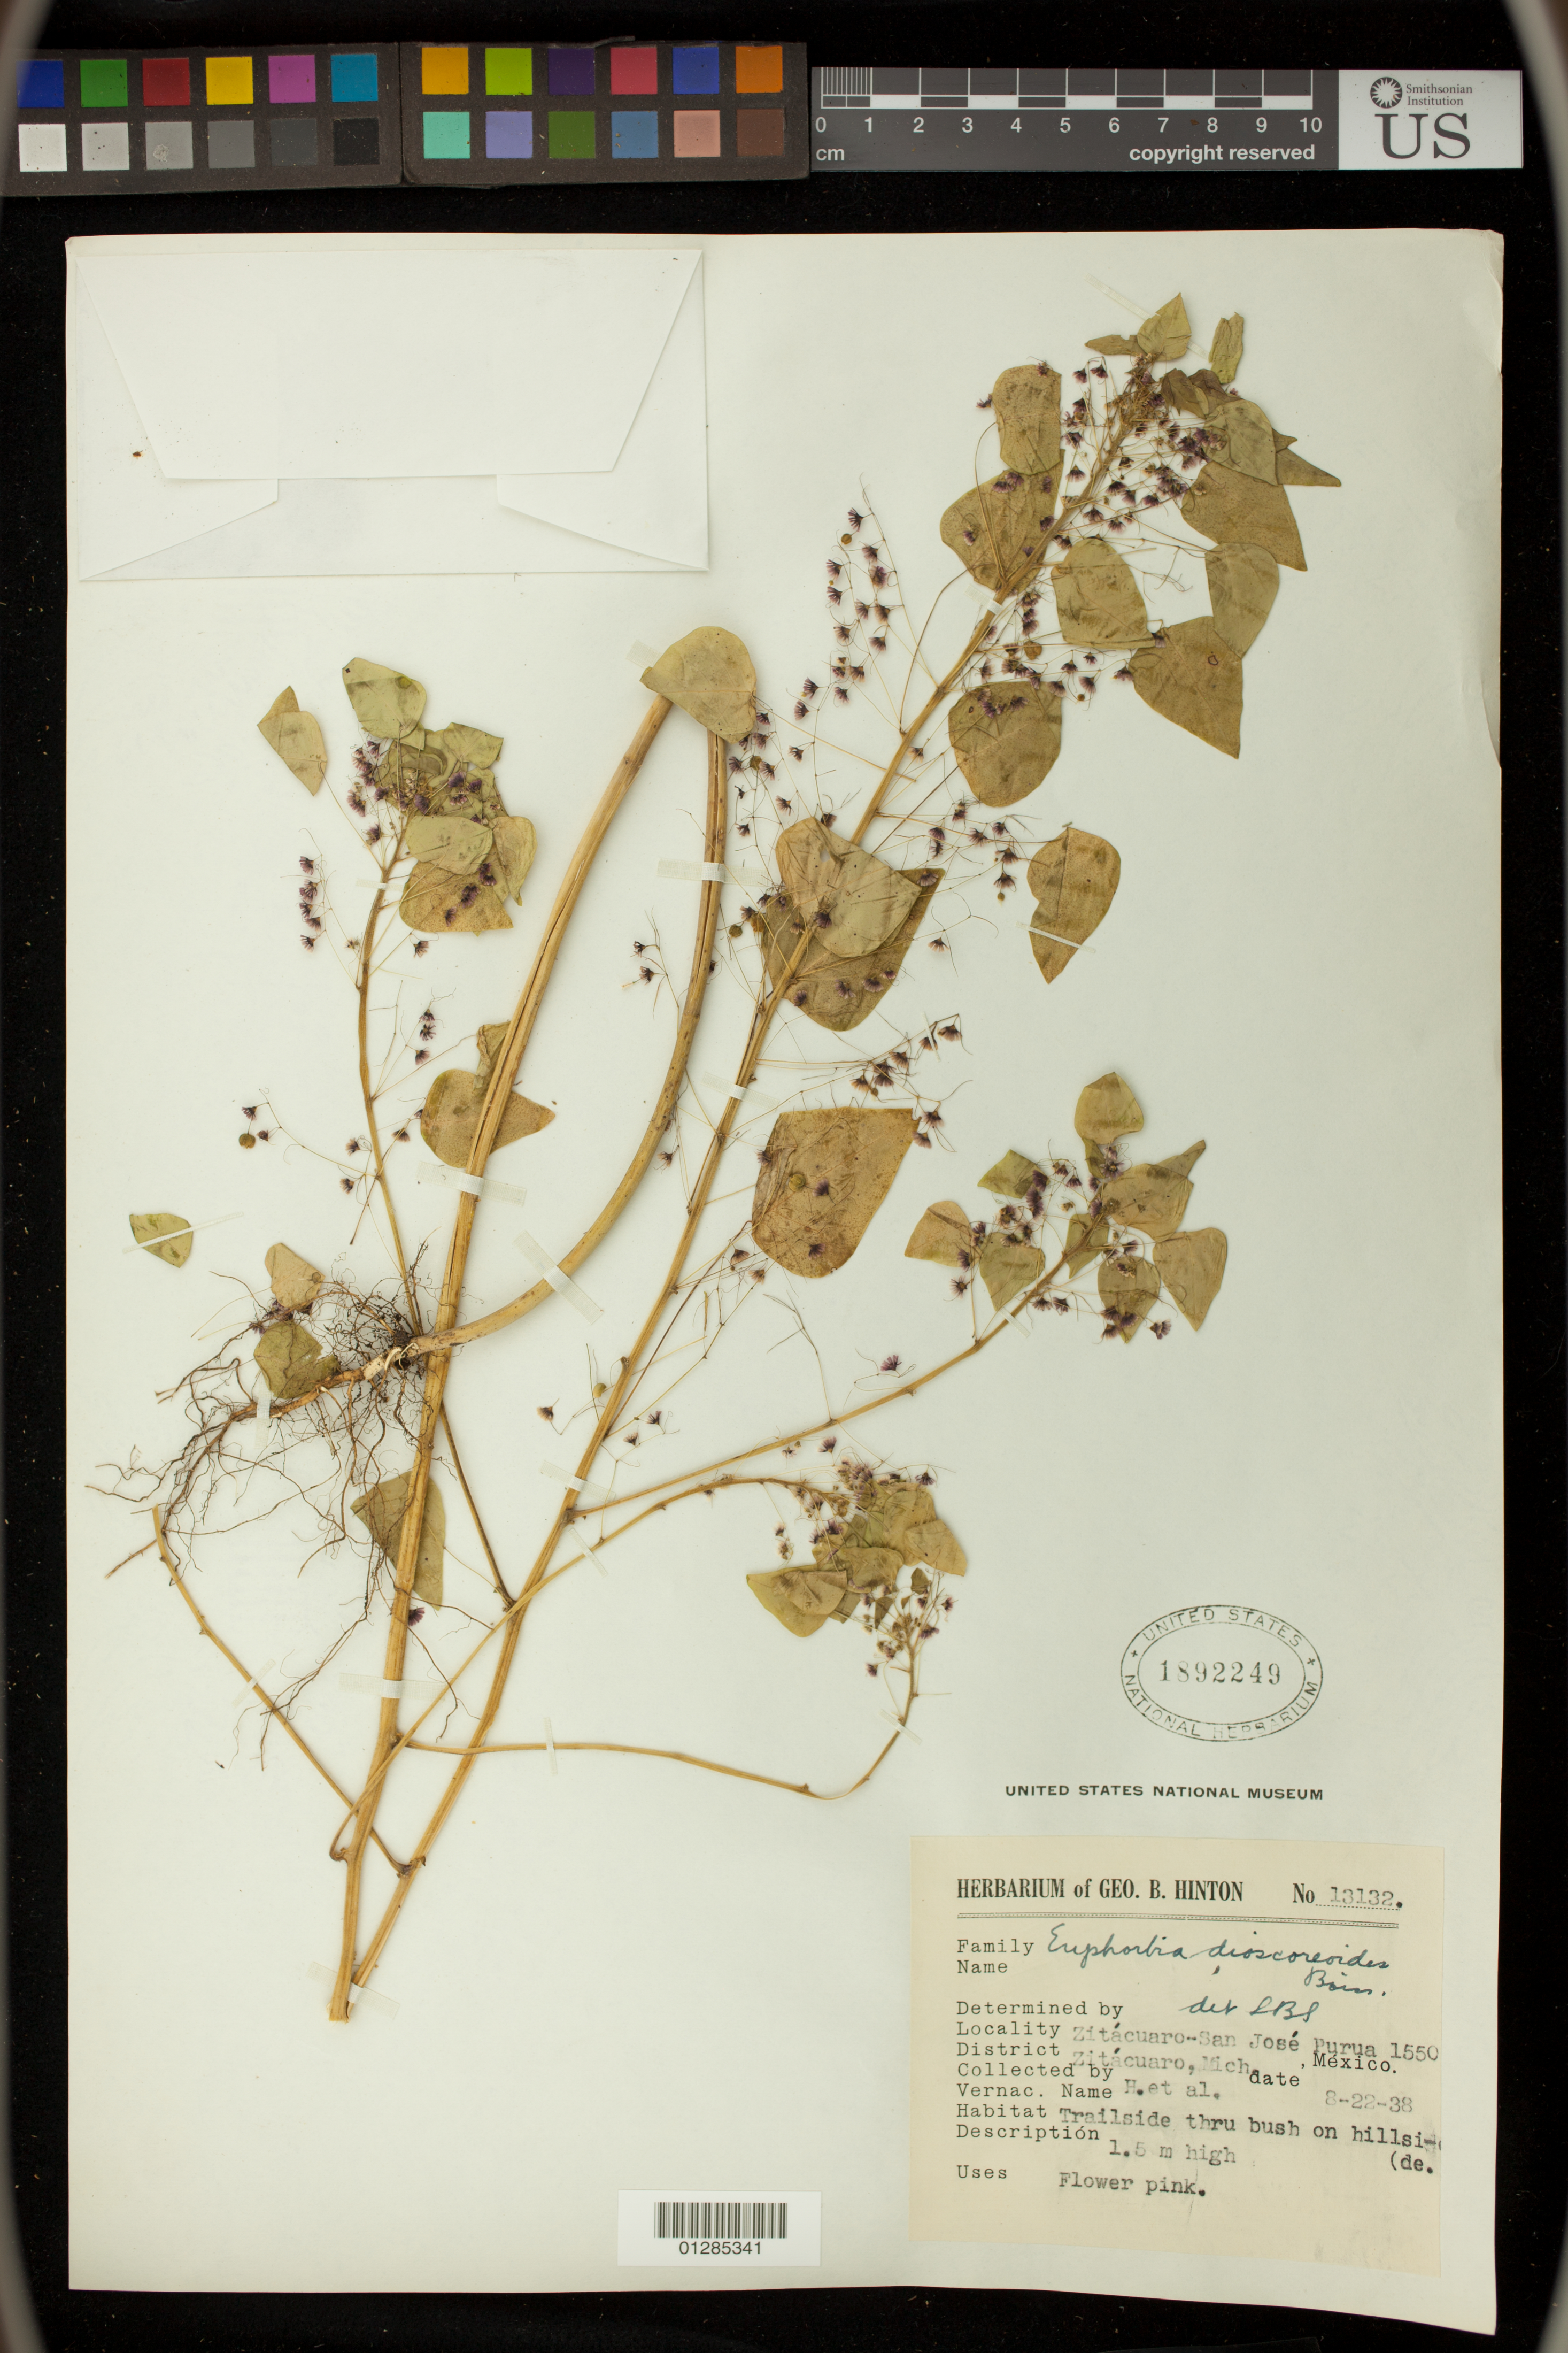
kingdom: Plantae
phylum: Tracheophyta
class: Magnoliopsida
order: Malpighiales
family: Euphorbiaceae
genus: Euphorbia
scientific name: Euphorbia dioscoreoides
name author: Boiss.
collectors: G. B. Hinton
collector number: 13132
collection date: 1938-08-22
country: Mexico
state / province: Michoacan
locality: Zitacuaro-San Jose Purua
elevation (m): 1550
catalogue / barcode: US 1892249